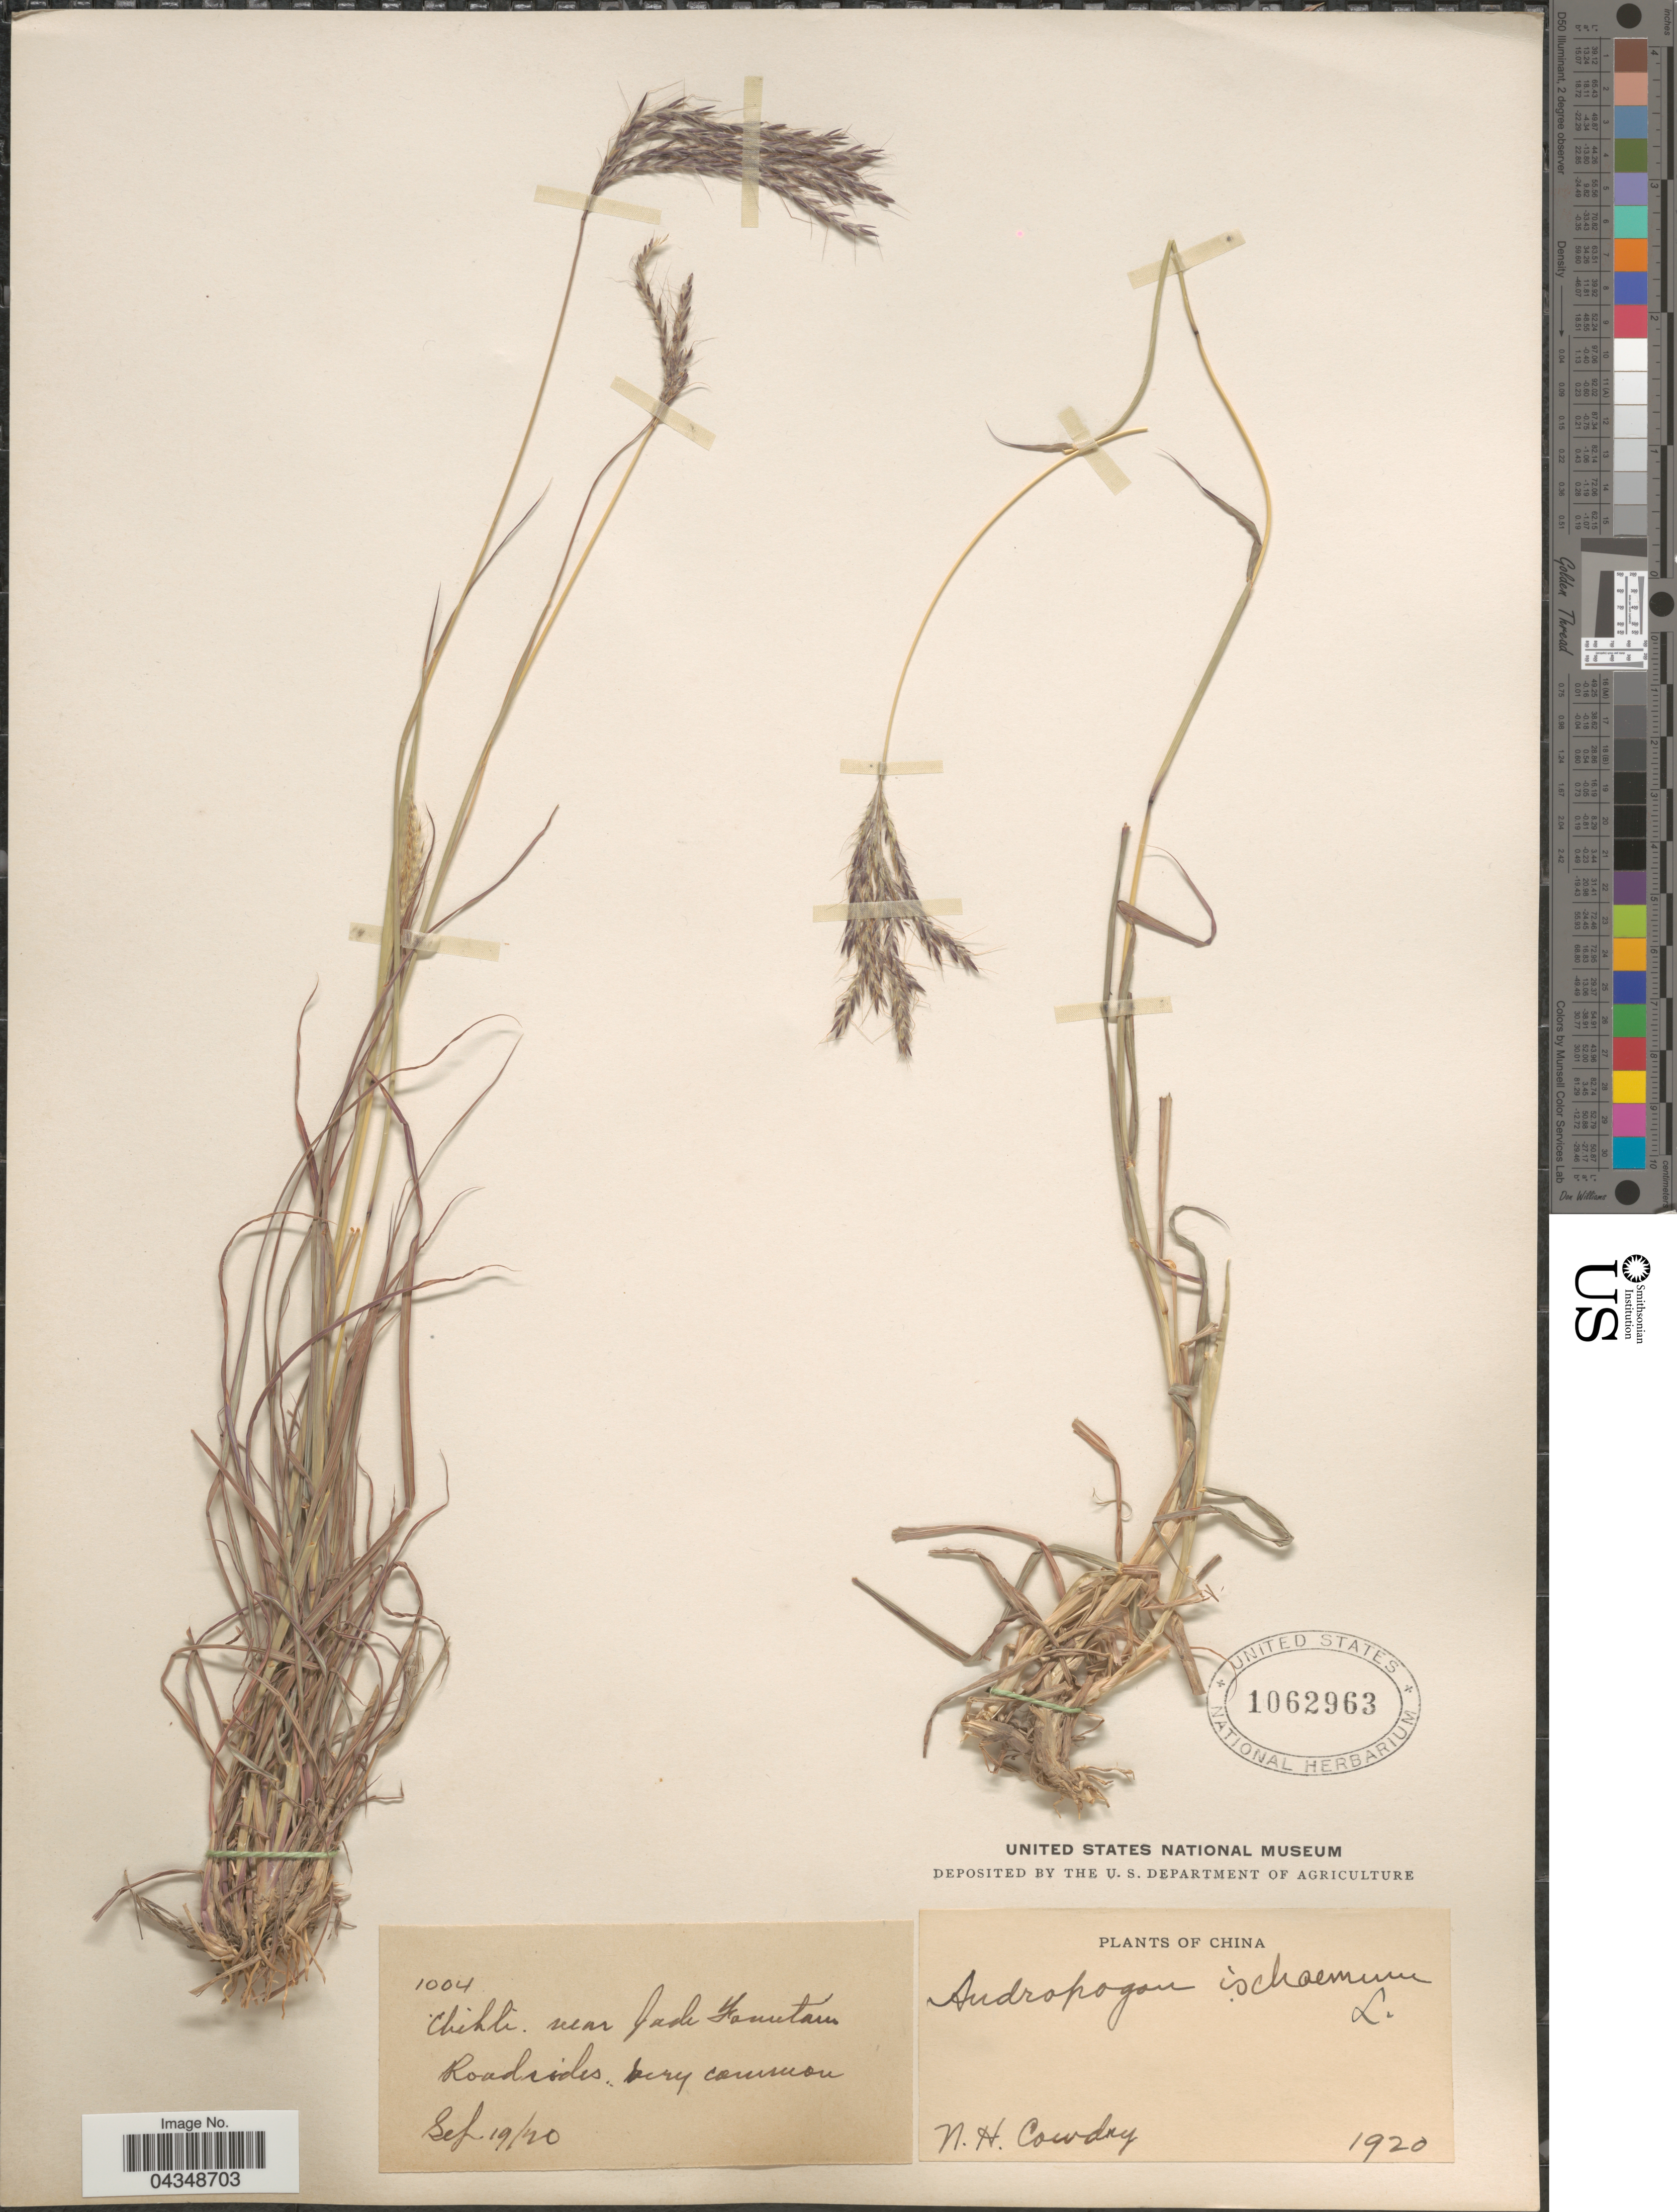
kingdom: Plantae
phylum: Tracheophyta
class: Liliopsida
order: Poales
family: Poaceae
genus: Bothriochloa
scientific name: Bothriochloa ischaemum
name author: (L.) Keng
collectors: N. H. Cowdry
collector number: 1004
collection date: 1920-09-19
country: China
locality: Chihli near Jade Fountain.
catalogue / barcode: US 1062963